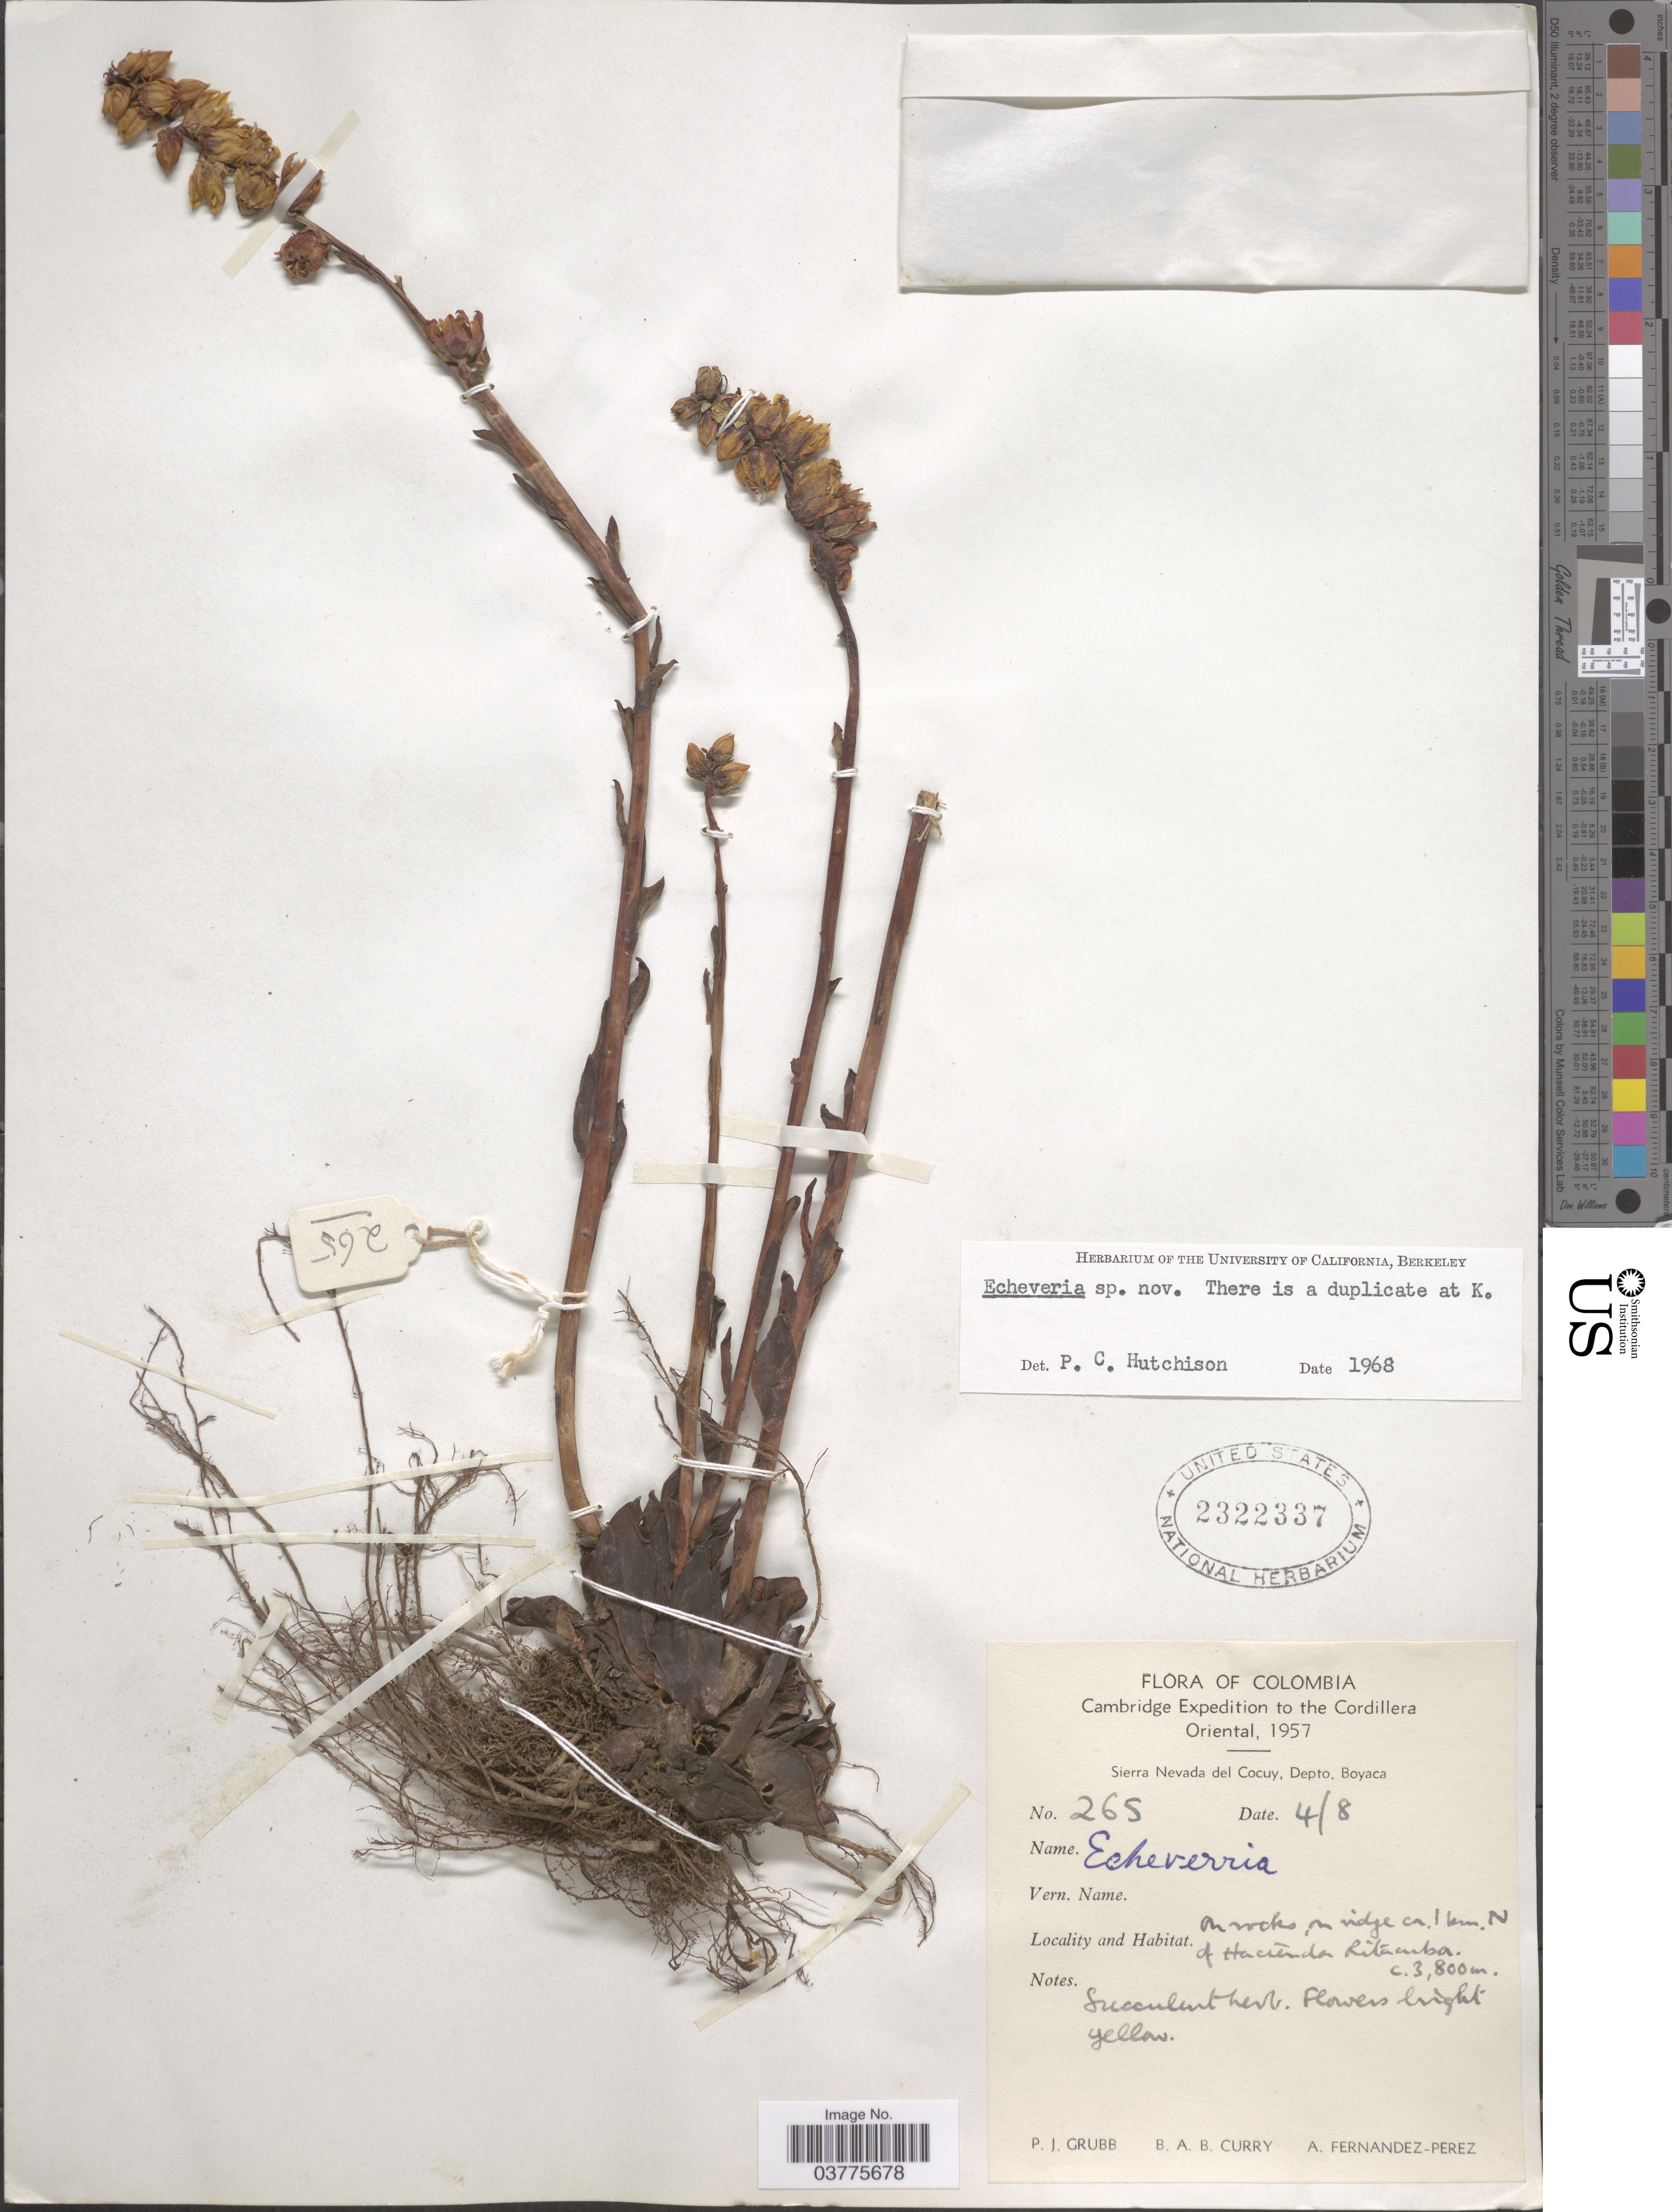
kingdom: Plantae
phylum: Tracheophyta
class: Magnoliopsida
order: Saxifragales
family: Crassulaceae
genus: Echeveria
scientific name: Echeveria bicolor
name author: (Kunth) E. Walther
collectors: P. J. Grubb, B. A. B. Curry & A. Fernández-Pérez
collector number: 265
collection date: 1957-08-04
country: Colombia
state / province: Boyacá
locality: Cordillera Oriental. Sierra Nevada del Cocuy, Depto. Boyaca. On rocks in ridge ca. 1 km. N of Hacienda Ritamba.*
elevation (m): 3800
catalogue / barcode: US 2322337